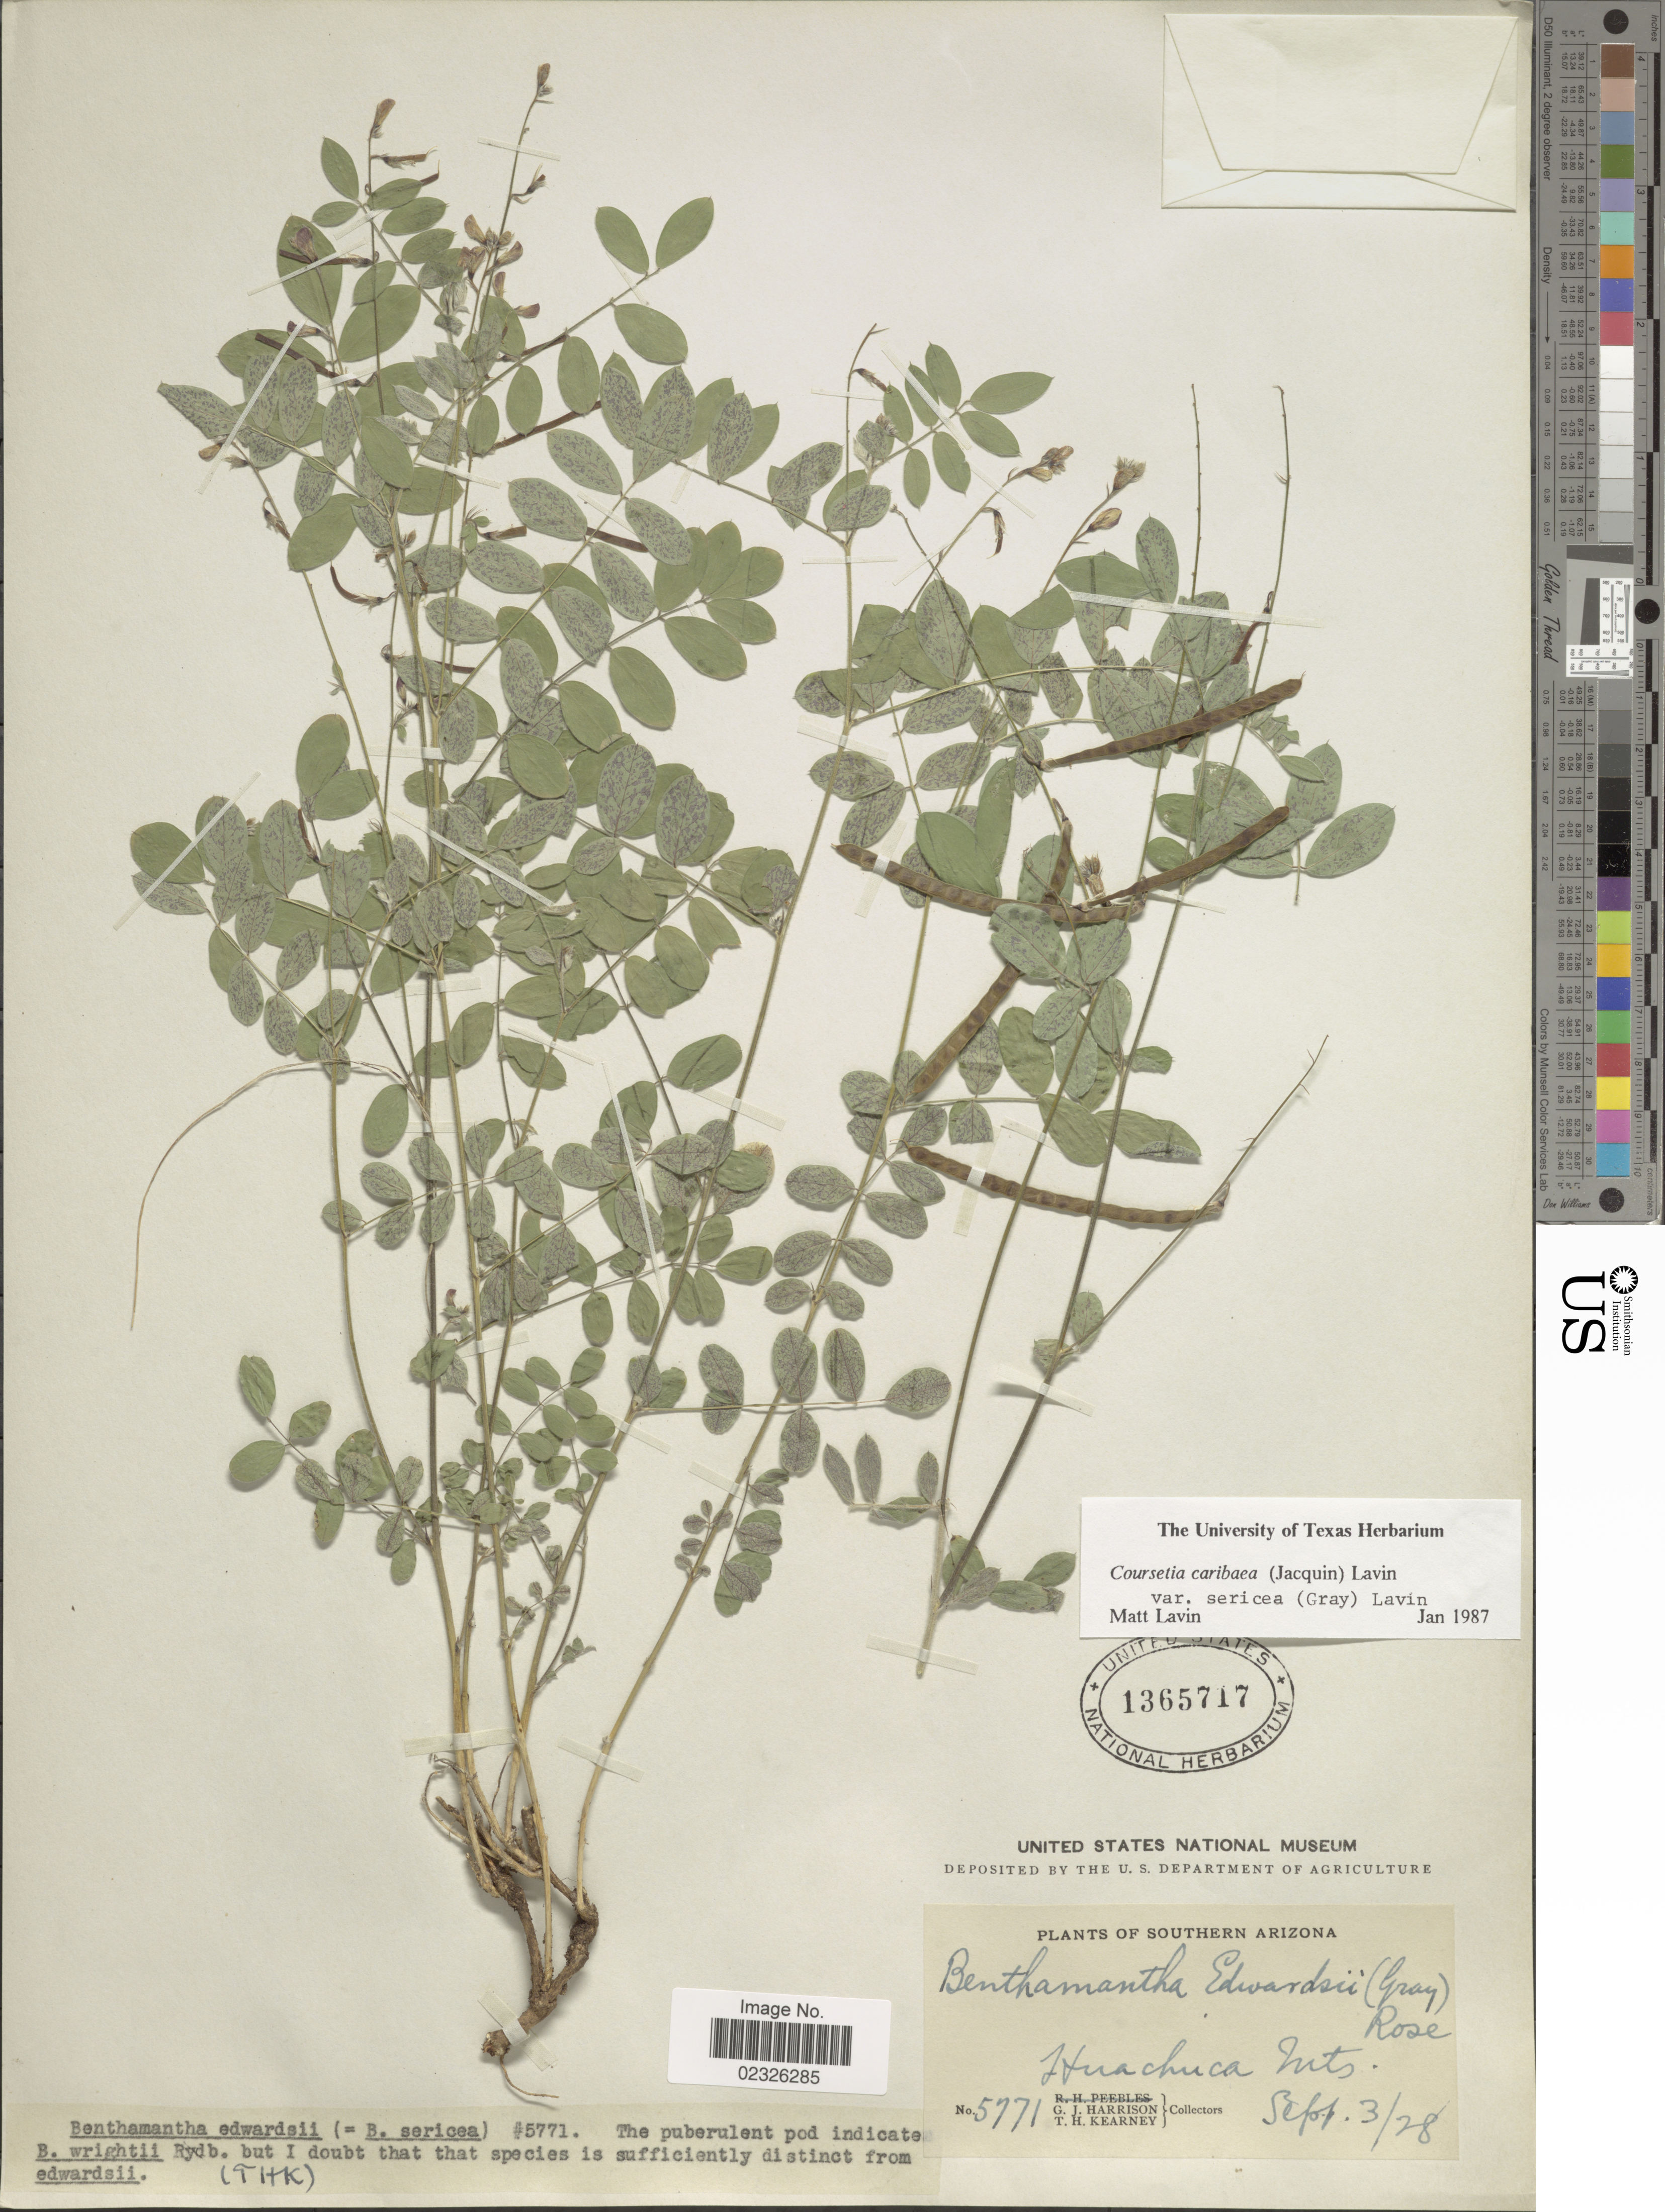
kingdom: Plantae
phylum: Tracheophyta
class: Magnoliopsida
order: Fabales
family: Fabaceae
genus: Coursetia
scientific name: Coursetia caribaea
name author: (Jacq.) Lavin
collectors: G. J. Harrison & T. H. Kearney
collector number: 5771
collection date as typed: Transcribed d/m/y: 3/9/28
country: United States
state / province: Arizona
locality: Southern Arizona. Huachuca Mts.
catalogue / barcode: US 1365717